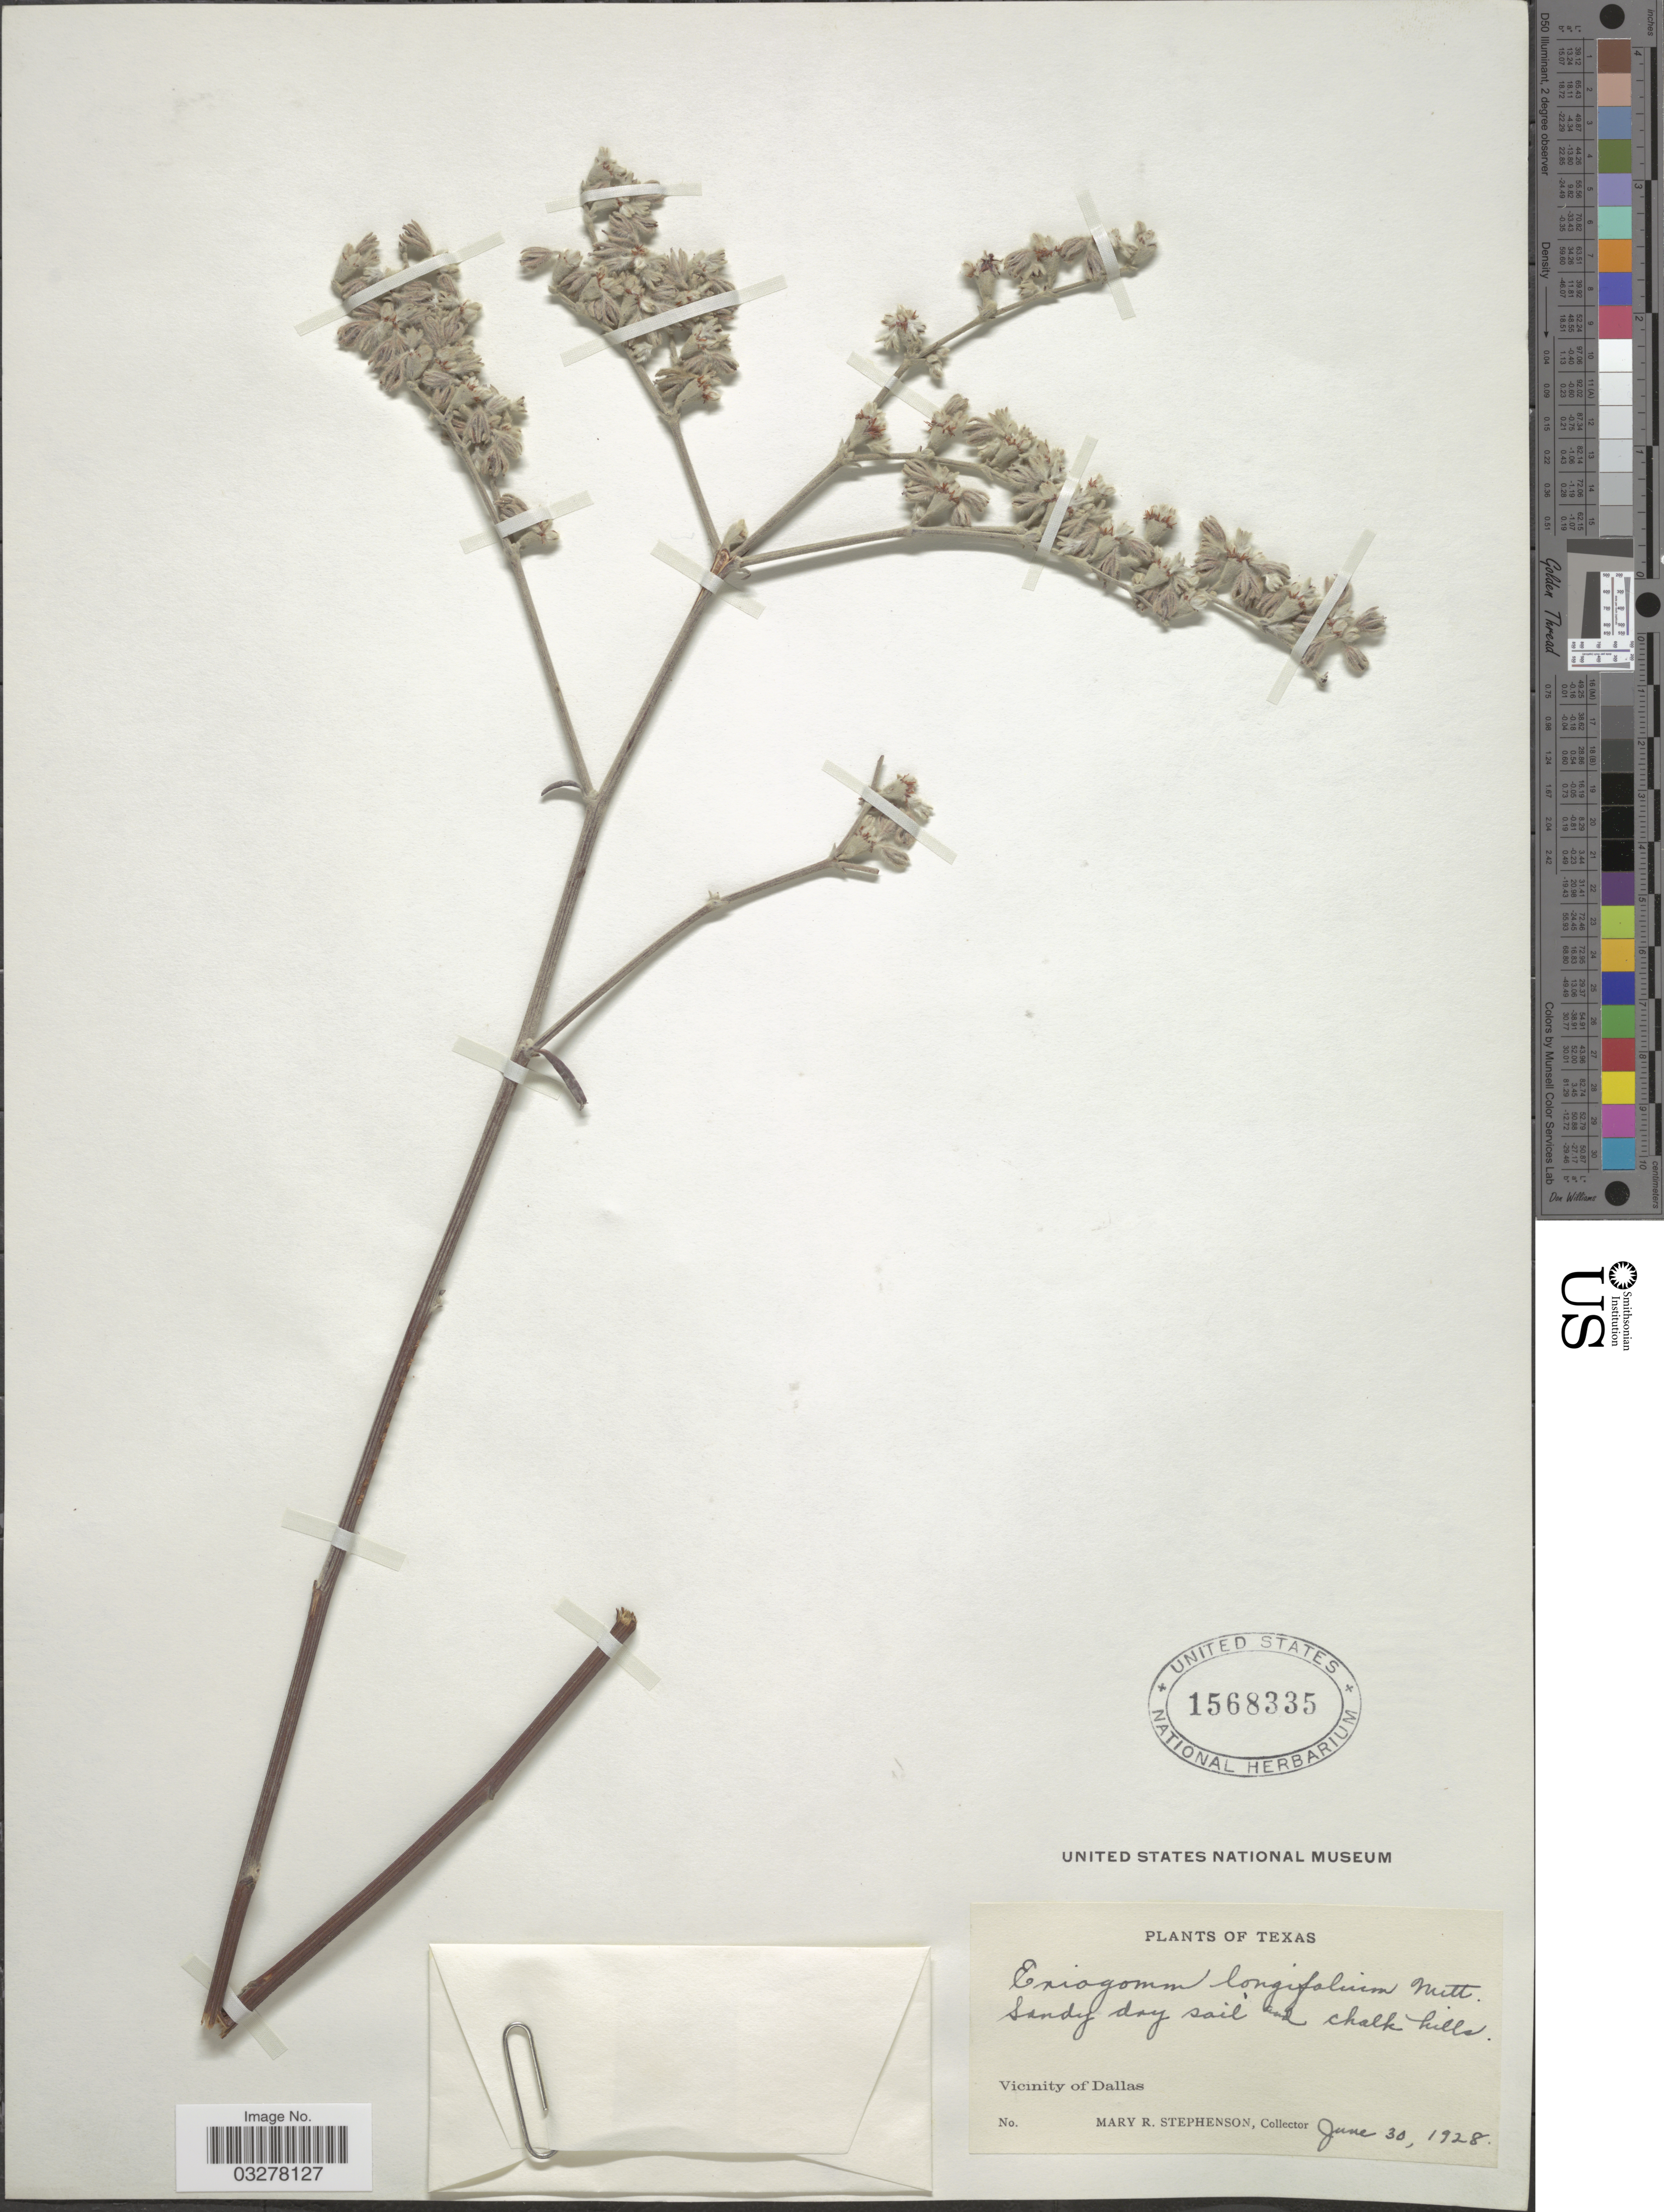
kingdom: Plantae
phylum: Tracheophyta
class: Magnoliopsida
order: Caryophyllales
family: Polygonaceae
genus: Eriogonum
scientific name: Eriogonum longifolium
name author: Nutt.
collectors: M. Stephenson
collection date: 1928-06-30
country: United States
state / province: Texas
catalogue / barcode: US 1568335